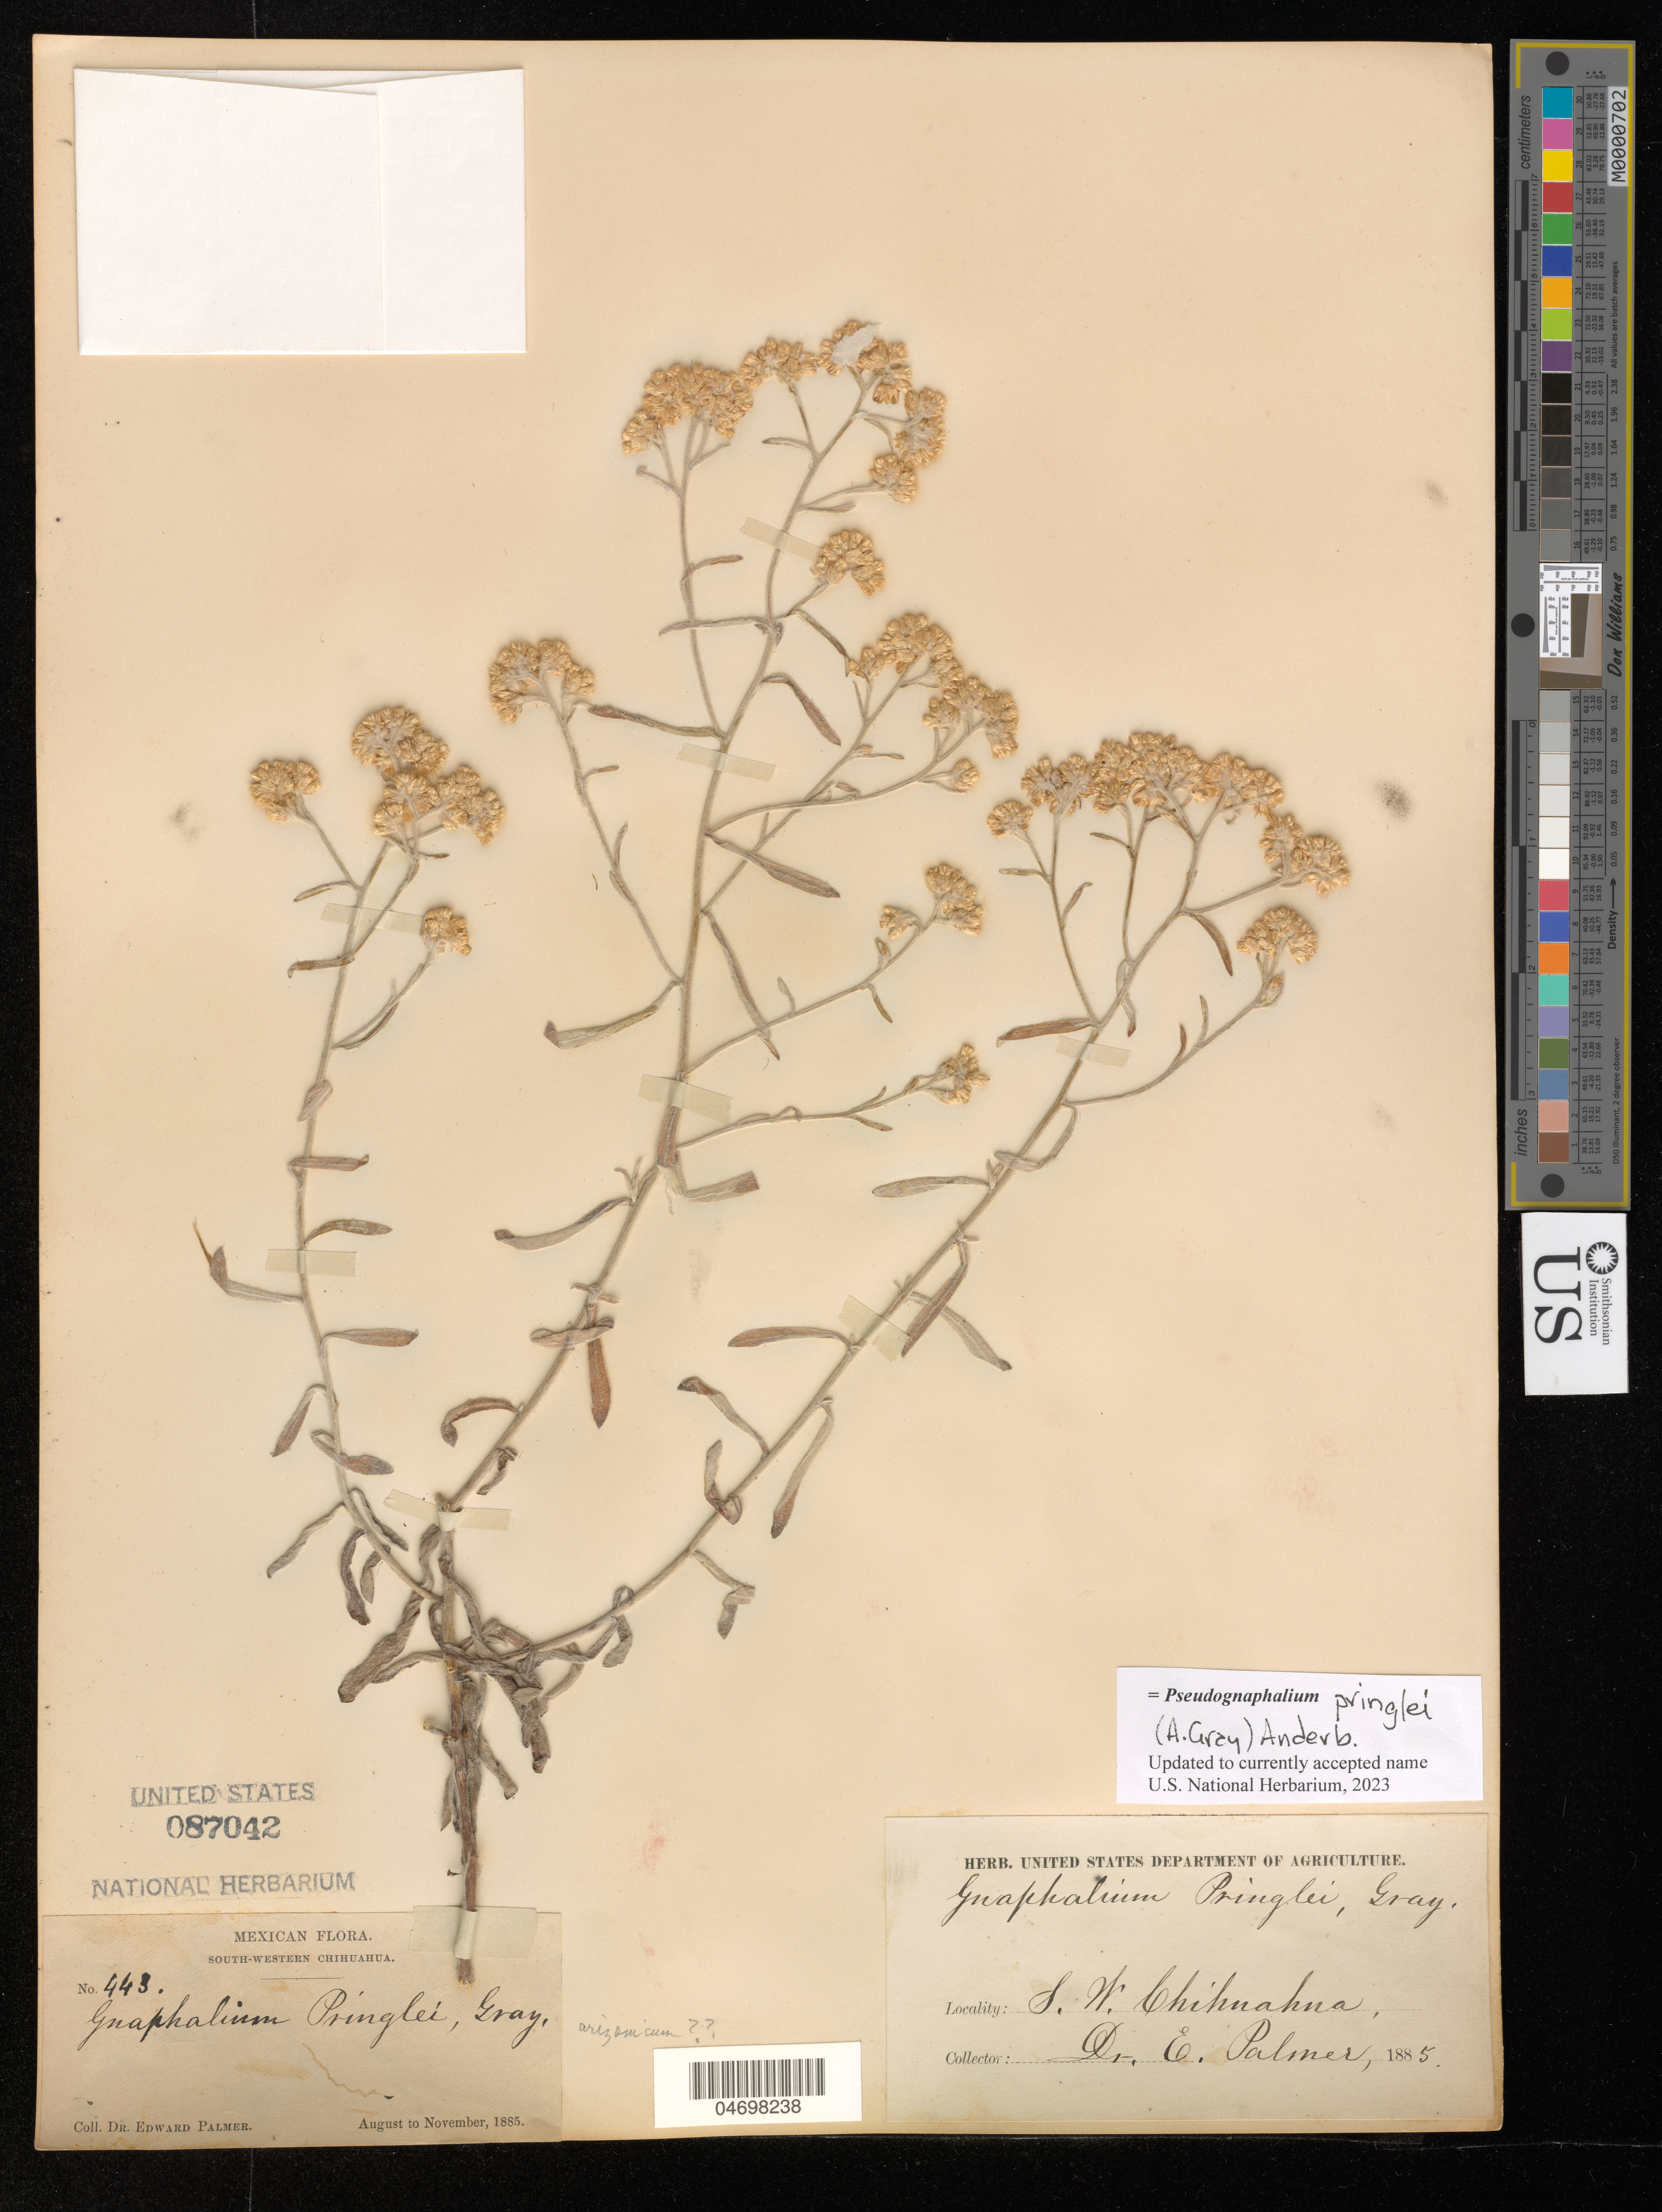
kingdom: Plantae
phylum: Tracheophyta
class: Magnoliopsida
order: Asterales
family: Asteraceae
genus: Pseudognaphalium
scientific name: Pseudognaphalium canescens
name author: (DC.) Anderb.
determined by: Nesom, Guy L.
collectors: E. Palmer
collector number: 443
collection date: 1885-08/1885-11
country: Mexico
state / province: Chihuahua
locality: South-western Chihuahua.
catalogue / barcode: US 87042